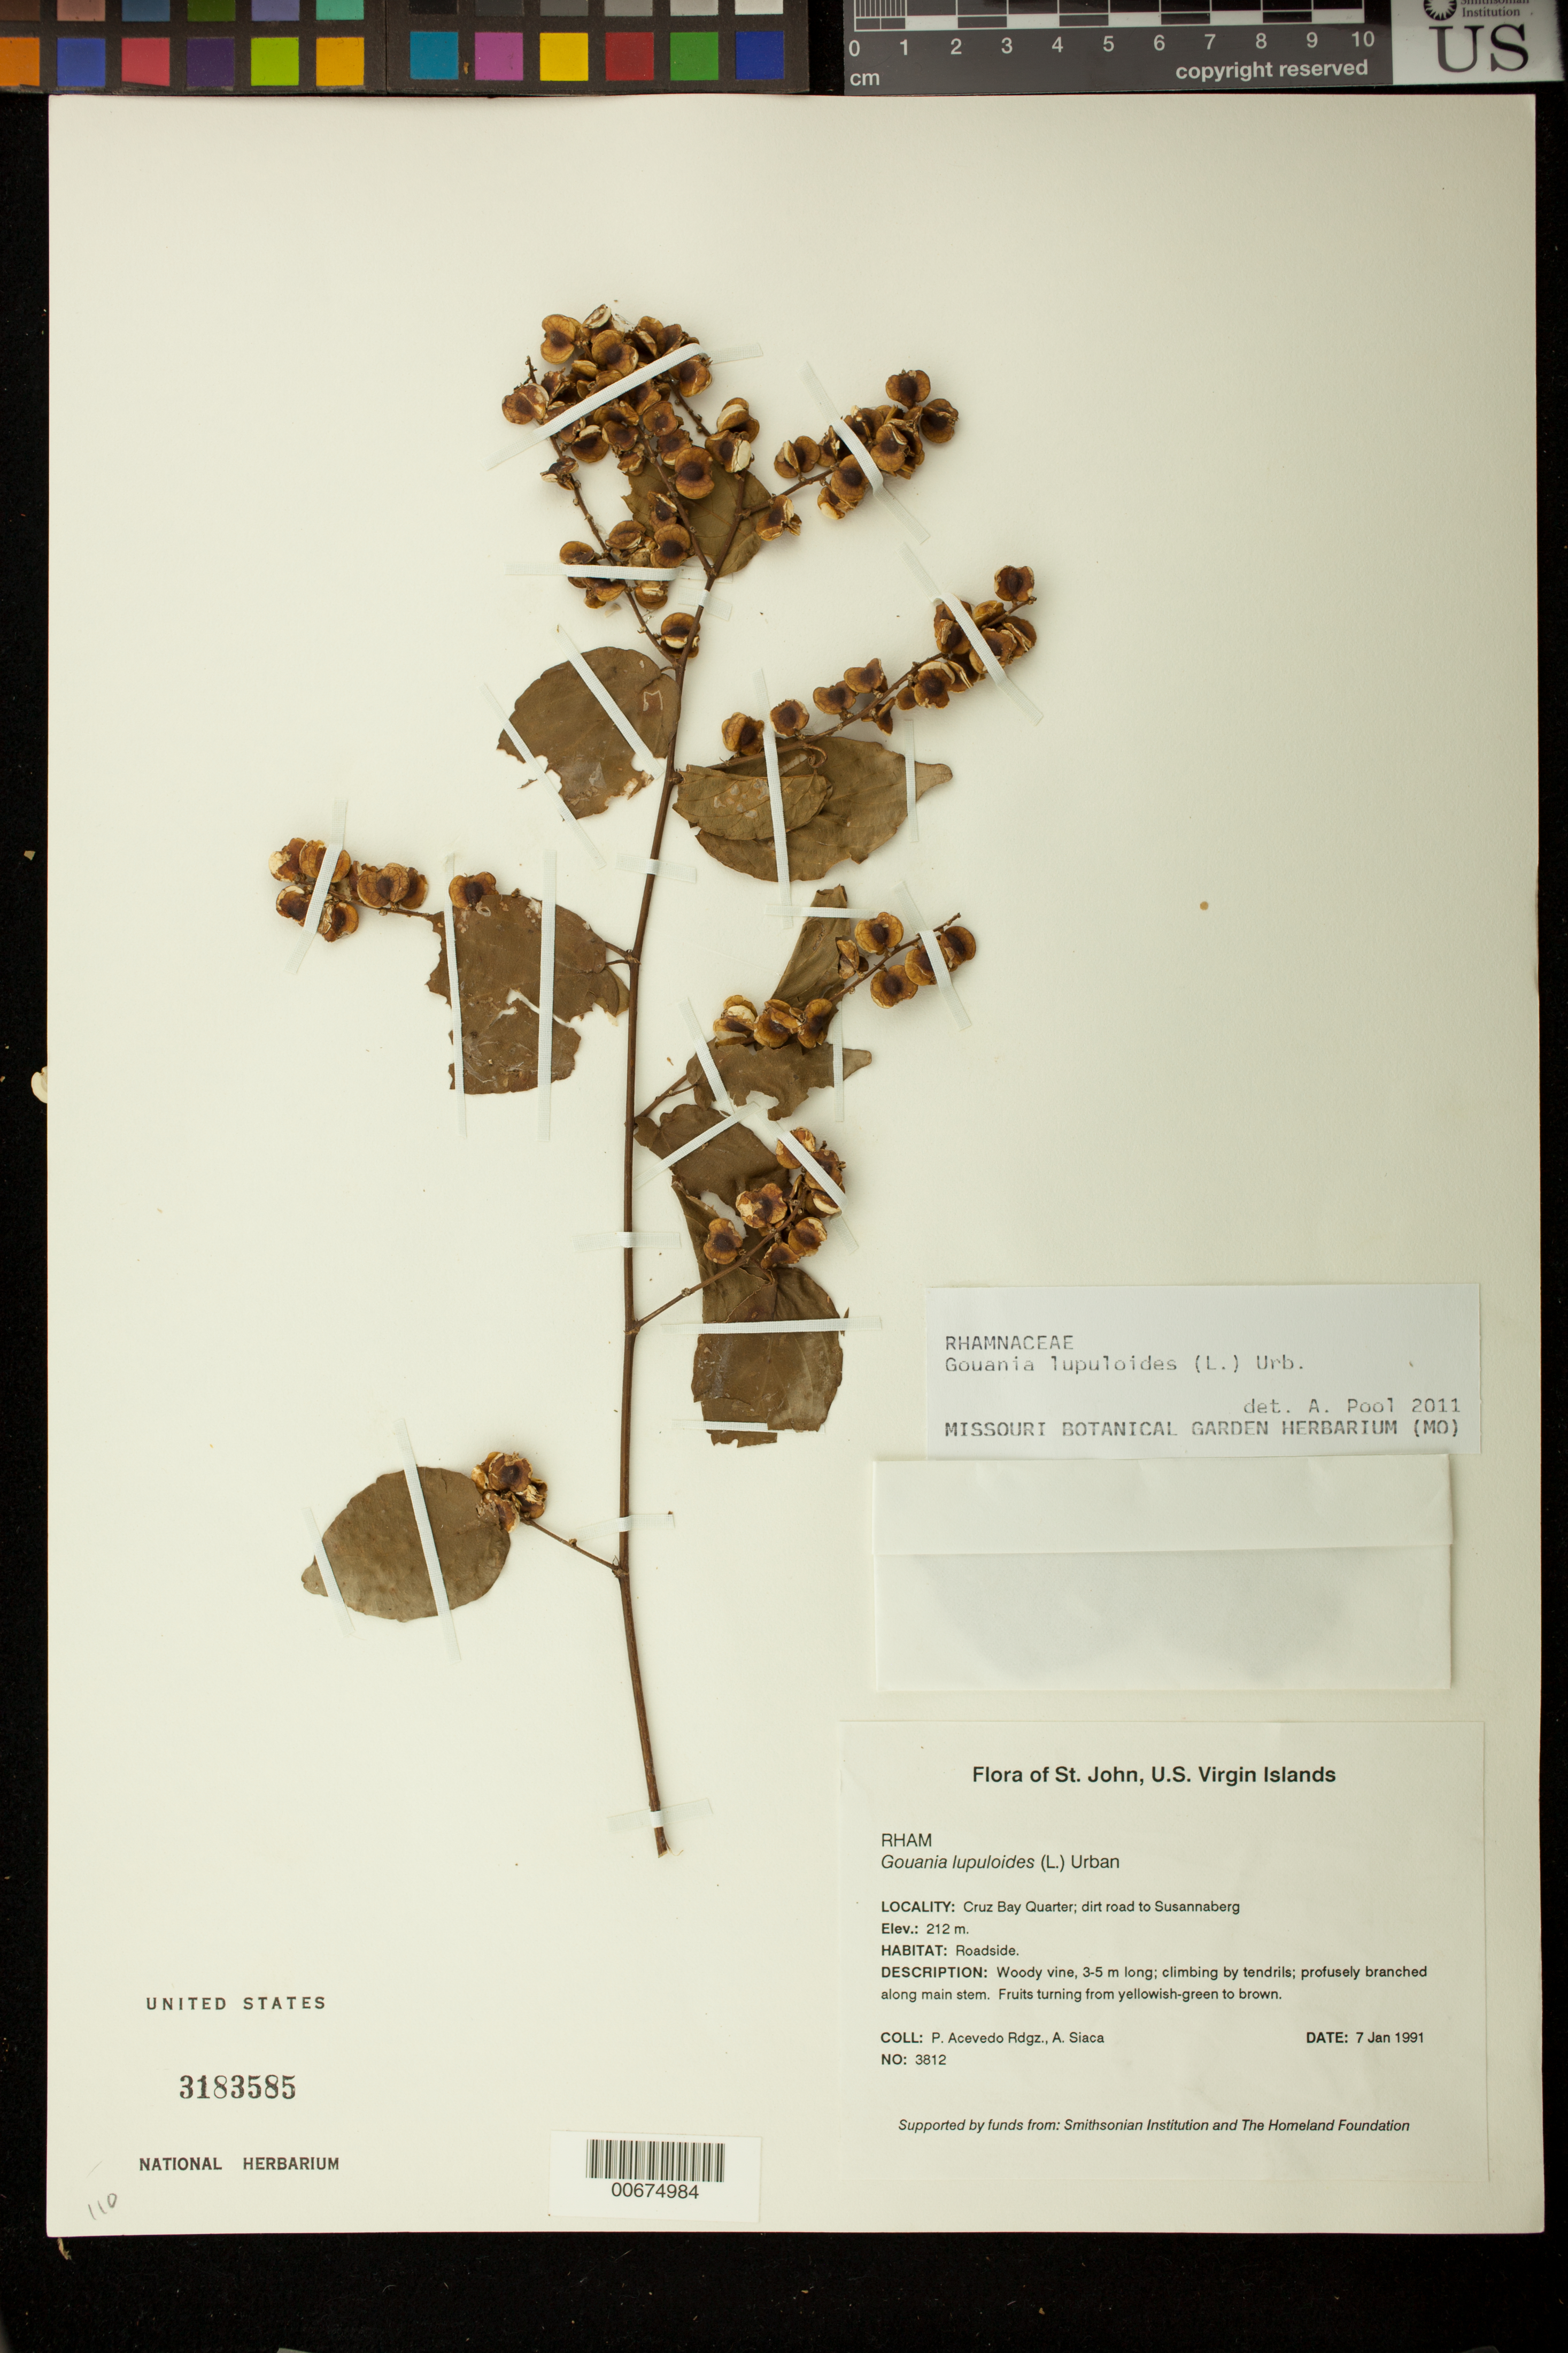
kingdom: Plantae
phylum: Tracheophyta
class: Magnoliopsida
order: Rosales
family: Rhamnaceae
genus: Gouania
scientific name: Gouania lupuloides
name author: (L.) Urb.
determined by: Pool, A., (MO), Missouri Botanical Garden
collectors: P. Acevedo-Rodr. & A. Siaca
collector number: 3812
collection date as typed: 07 Jan 1991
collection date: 1991-01-07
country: U.S. Virgin Islands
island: St. John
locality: Cruz Bay Quarter; Dirt road from Susannaberg to North Shore Road.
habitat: Roadside.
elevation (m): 212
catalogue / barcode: US 3183585